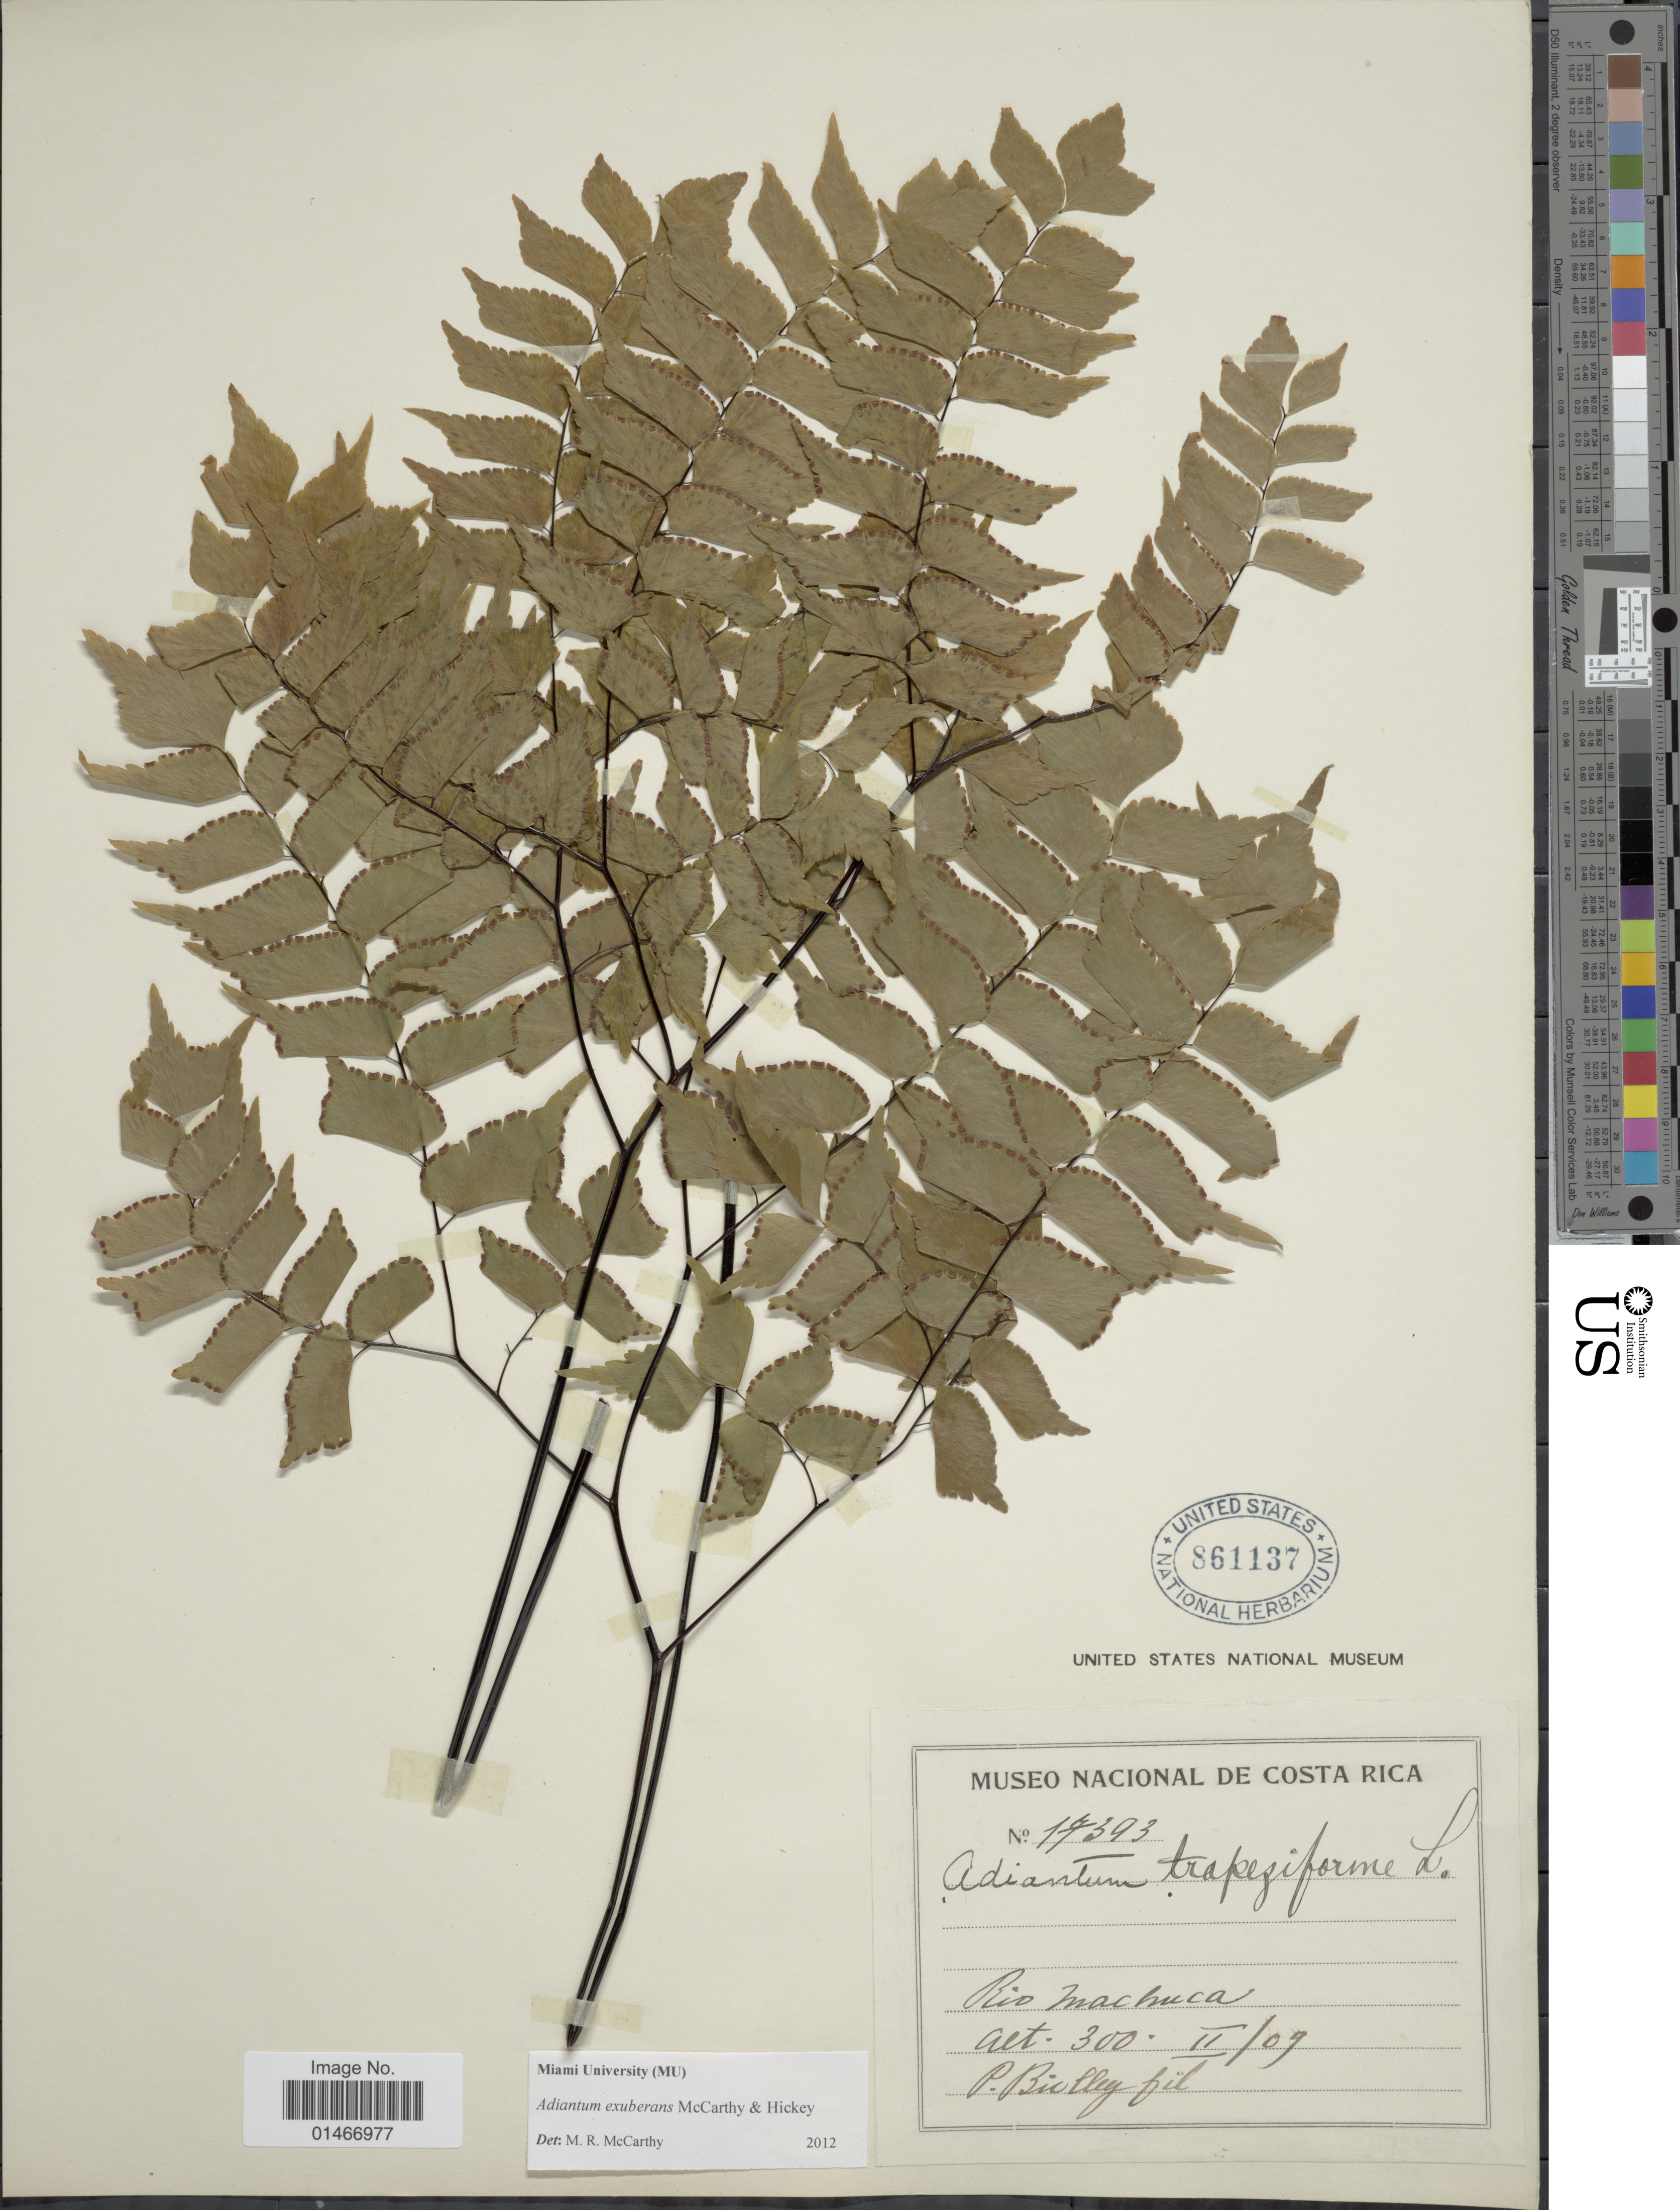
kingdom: Plantae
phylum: Tracheophyta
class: Polypodiopsida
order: Polypodiales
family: Pteridaceae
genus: Adiantum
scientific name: Adiantum exuberans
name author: M.R. McCarthy & Hickey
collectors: P. Biolley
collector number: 17393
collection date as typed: Transcribed d/m/y: /2/9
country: Costa Rica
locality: Rio Machuca.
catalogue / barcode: US 861137